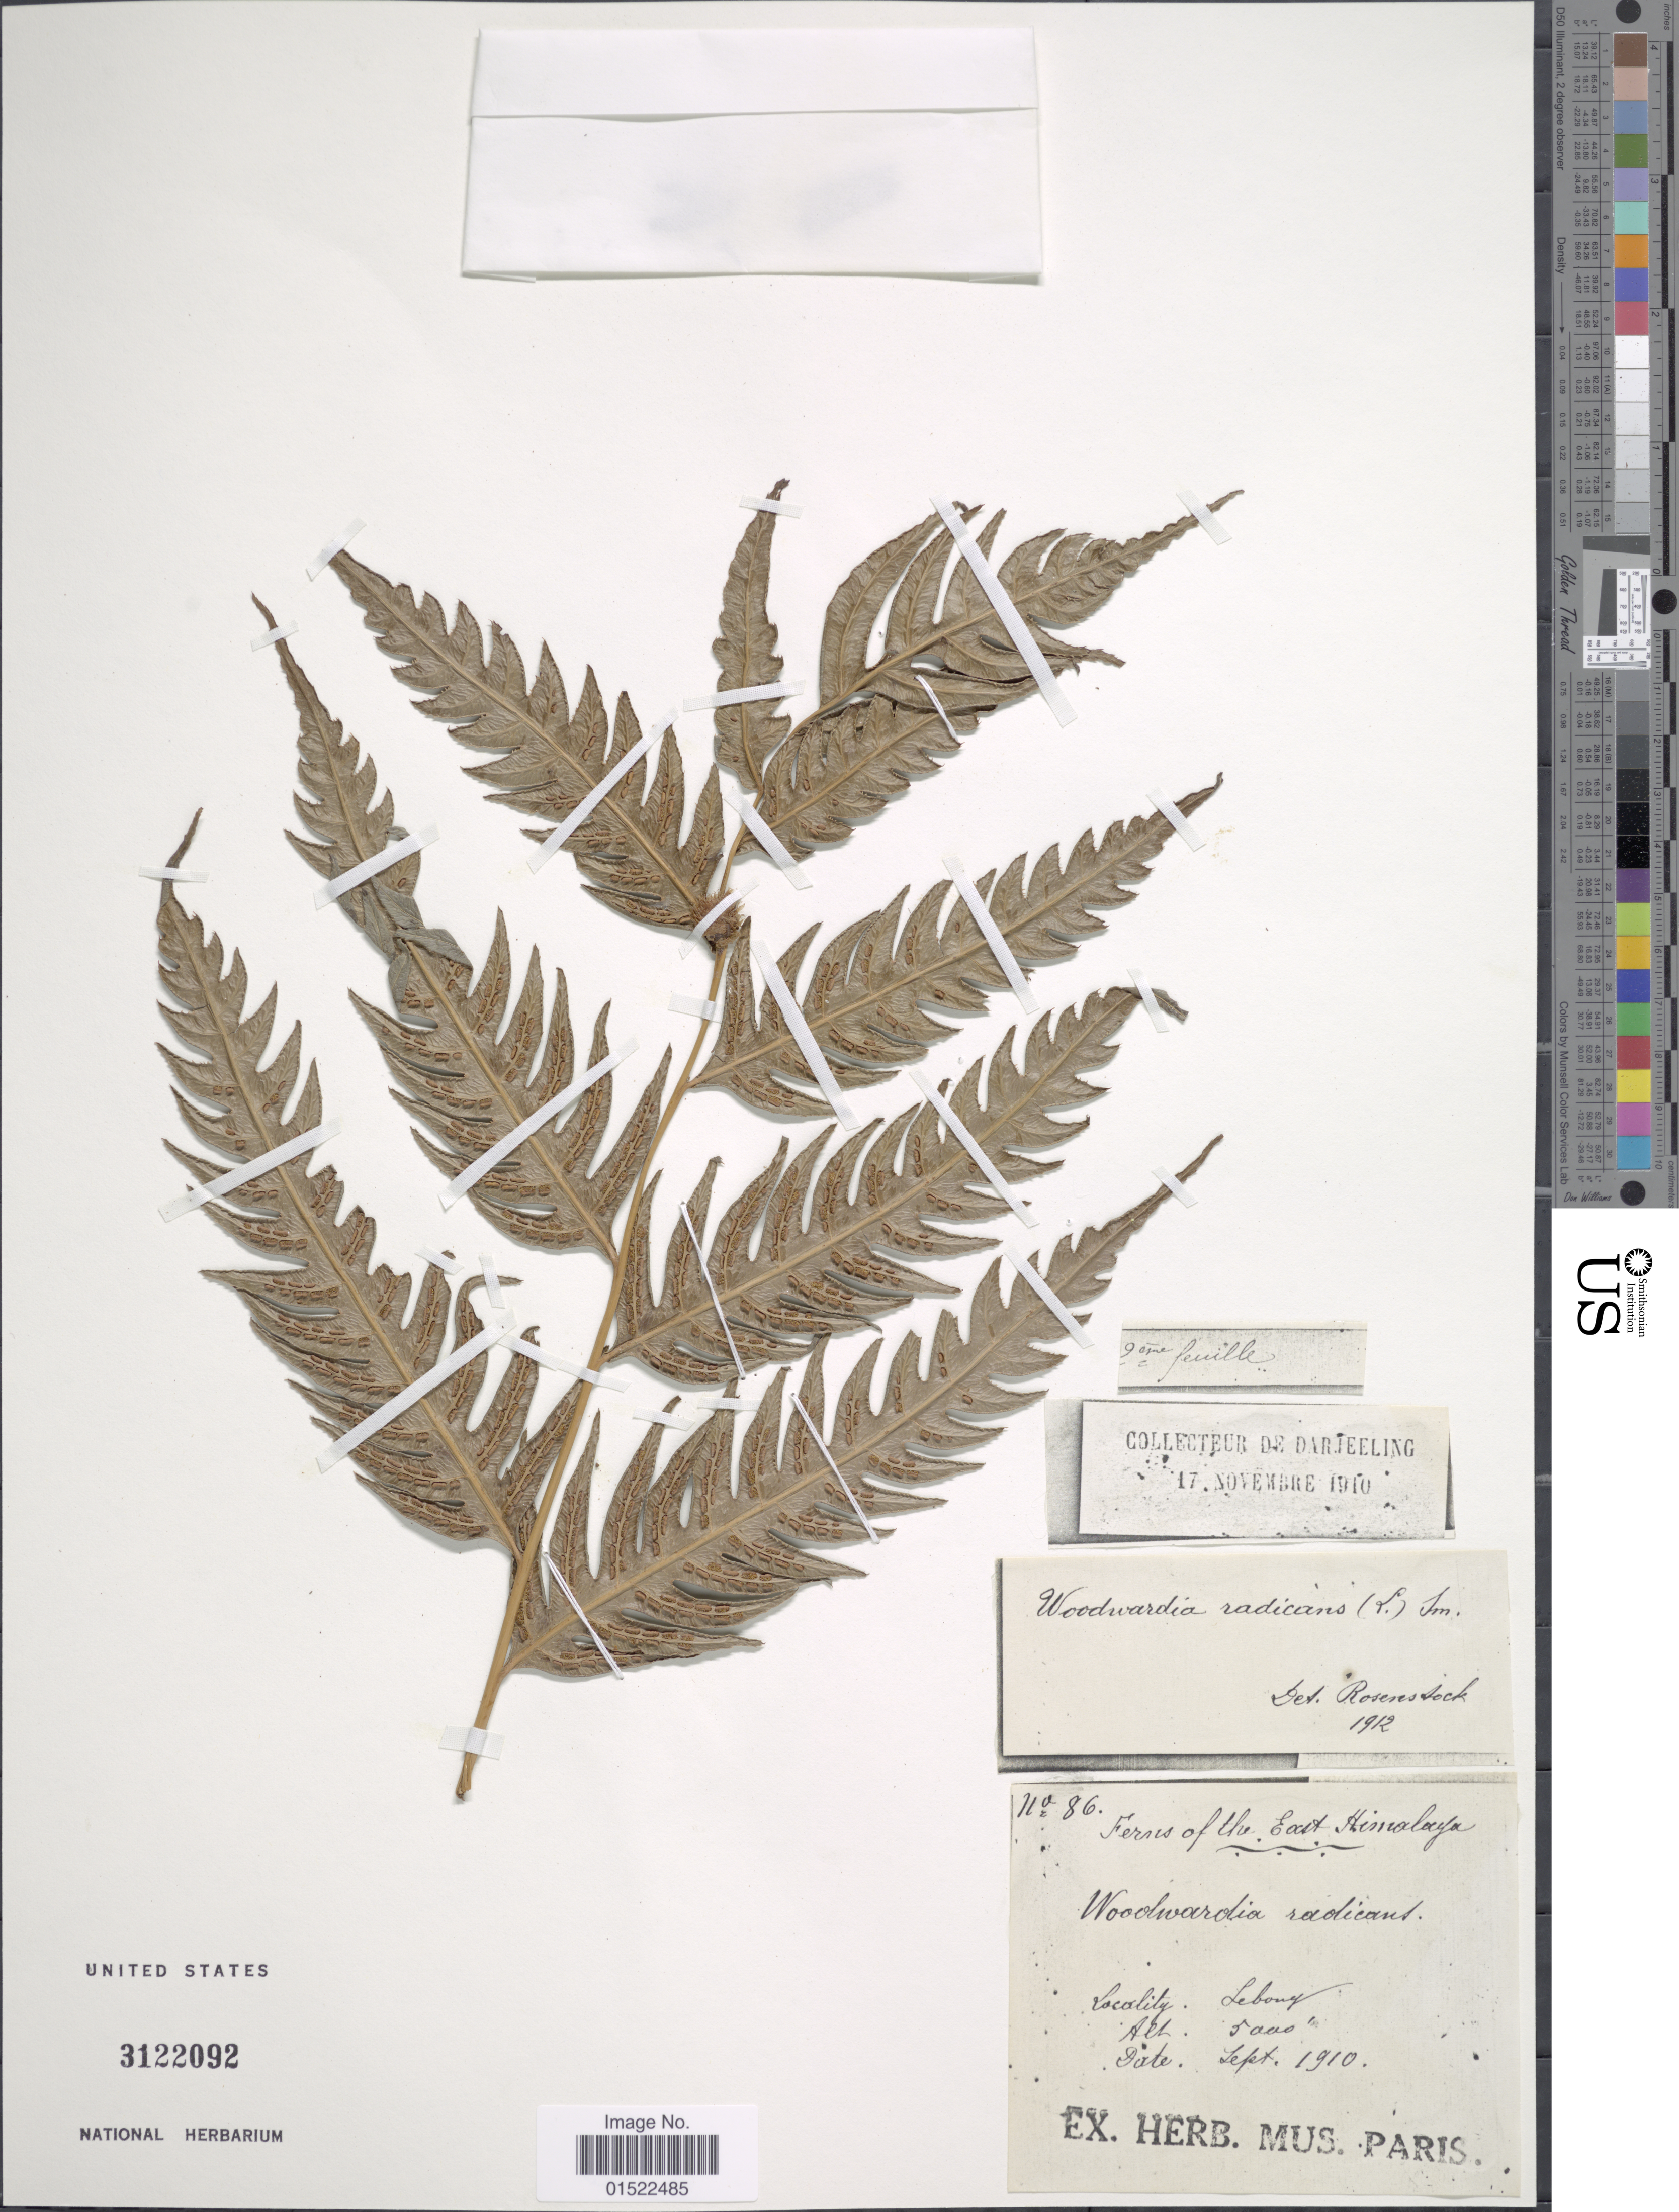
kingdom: Plantae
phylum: Tracheophyta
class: Polypodiopsida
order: Polypodiales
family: Blechnaceae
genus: Woodwardia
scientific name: Woodwardia unigemmata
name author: (Makino) Nakai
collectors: ex herb. Mus. Paris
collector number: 86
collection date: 1910-09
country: India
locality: Lebong East Himlaya.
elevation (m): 1524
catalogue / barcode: US 3122092